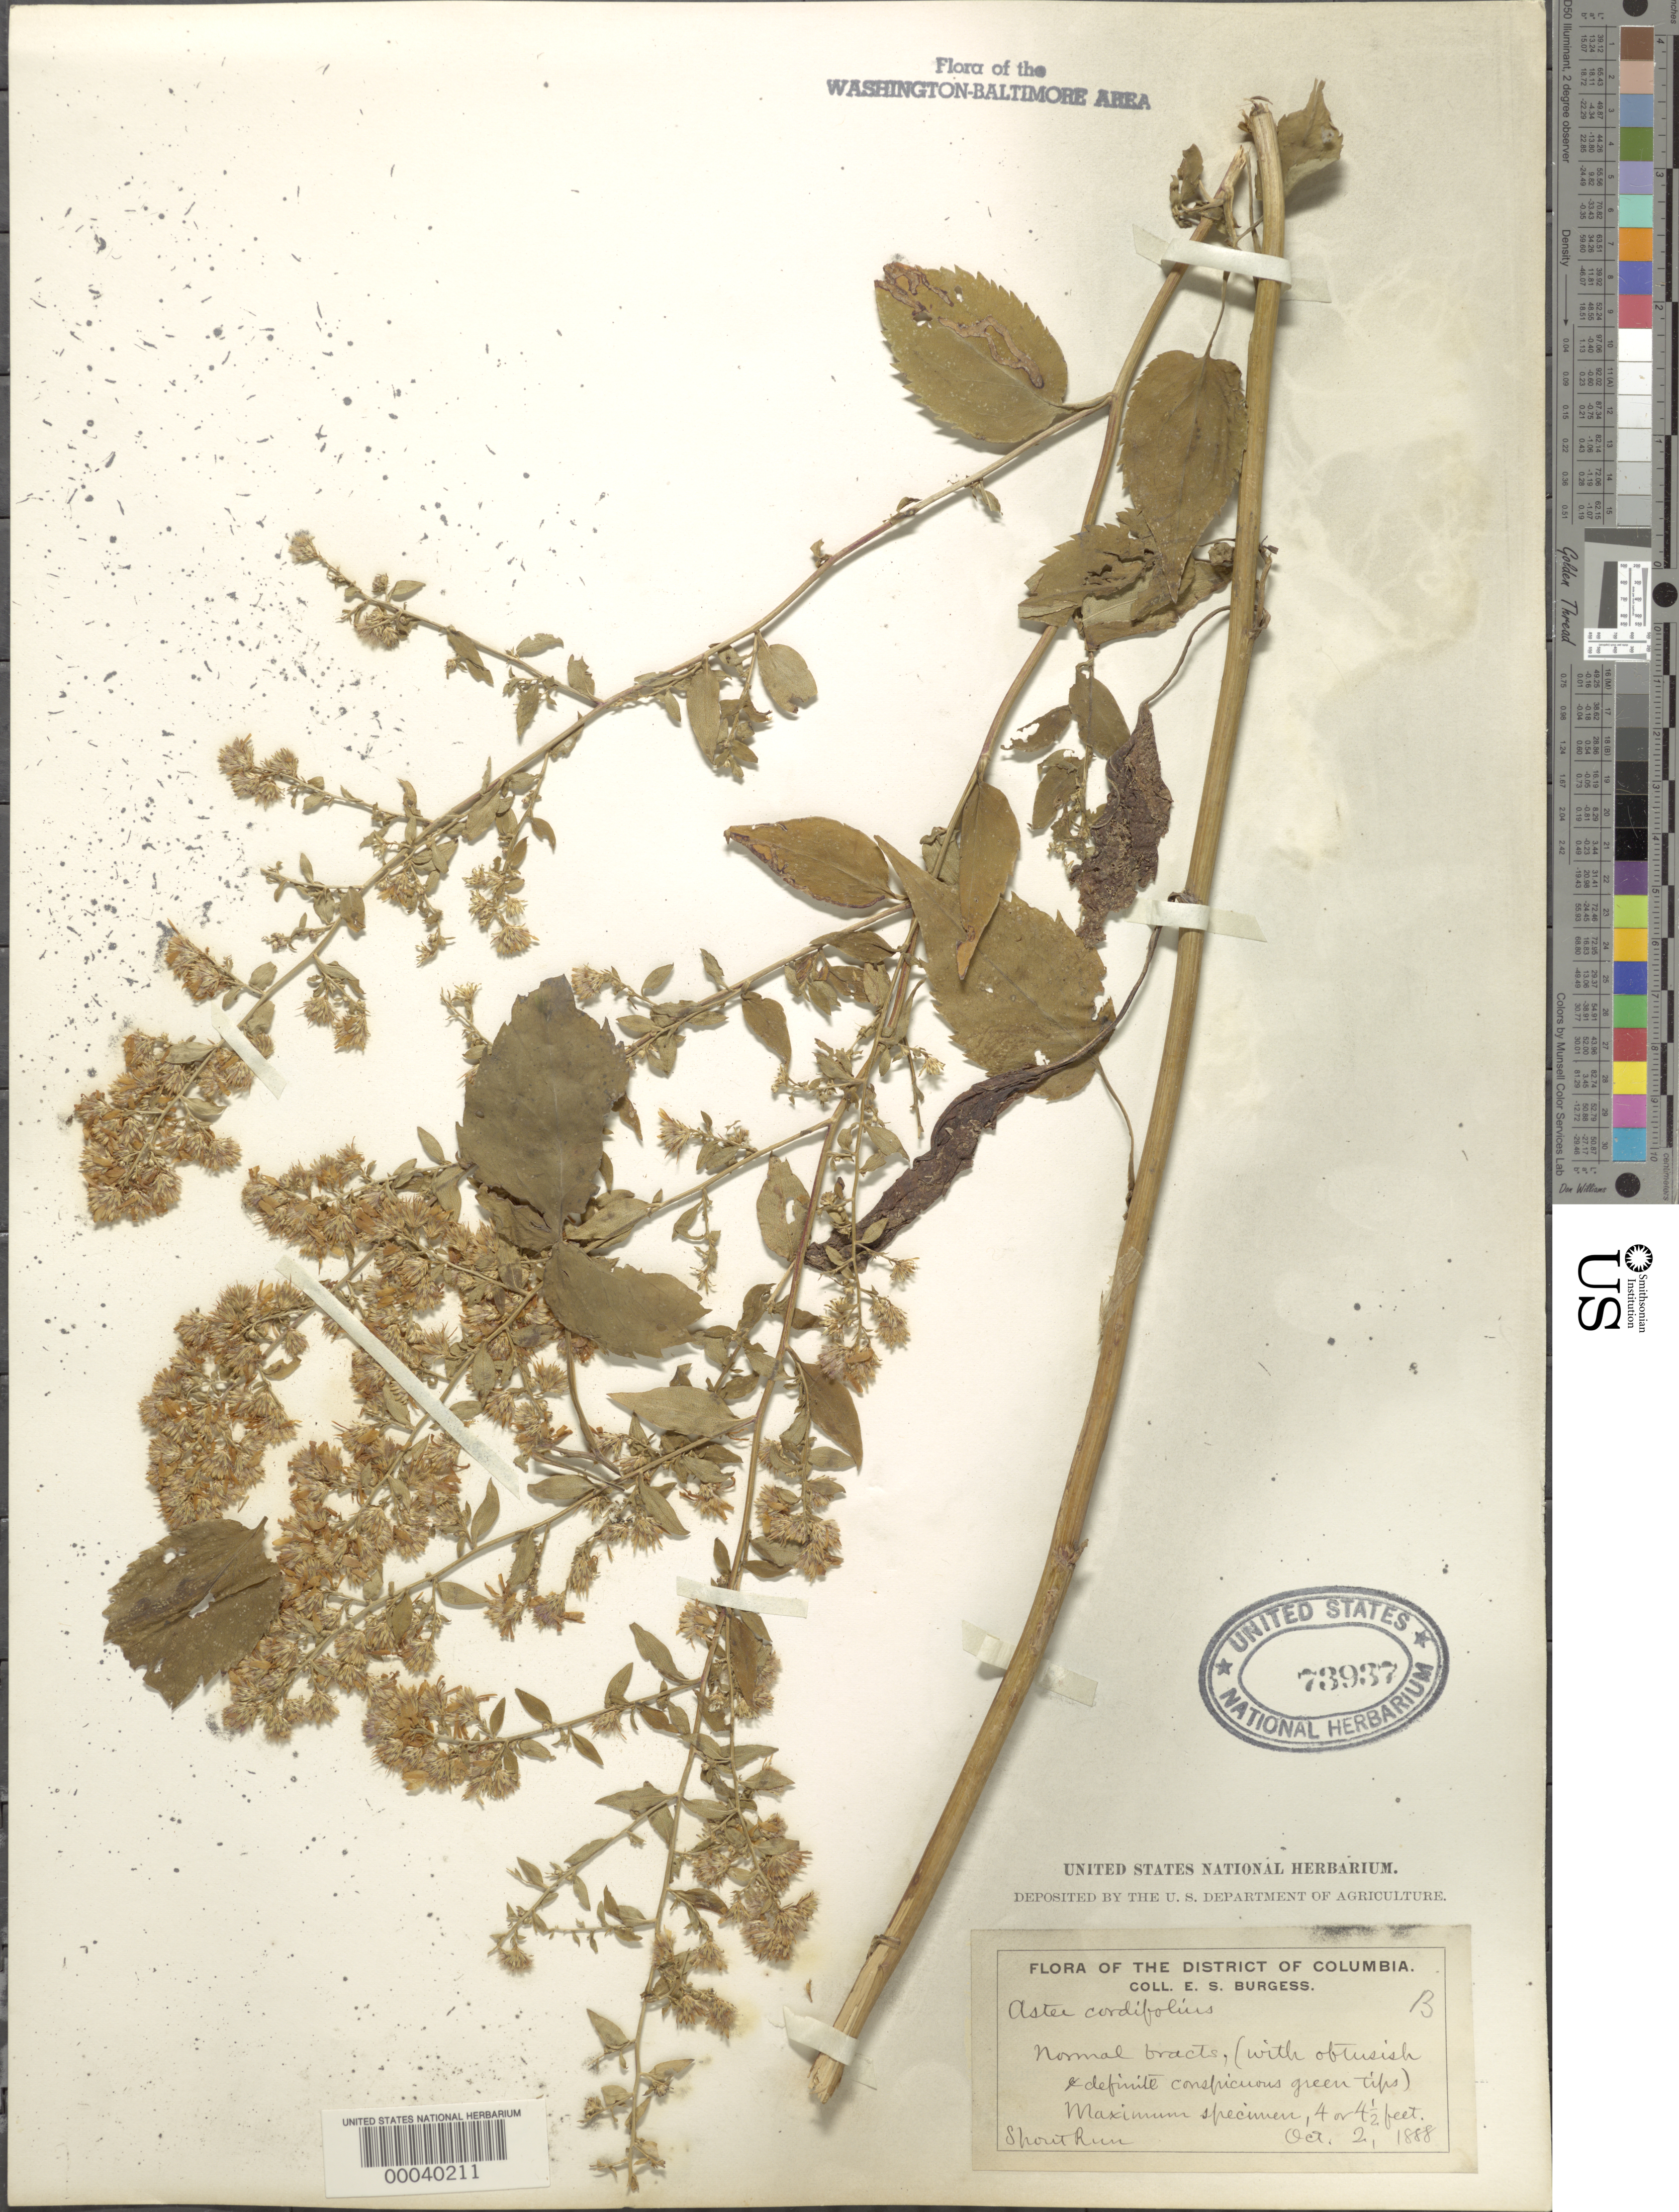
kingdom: Plantae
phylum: Tracheophyta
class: Magnoliopsida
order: Asterales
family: Asteraceae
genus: Symphyotrichum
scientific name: Symphyotrichum cordifolium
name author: (L.) G.L. Nesom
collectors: E. Burgess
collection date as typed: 02 Oct 1888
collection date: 1888-10-02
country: United States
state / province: Virginia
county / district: Fairfax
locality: Spout Run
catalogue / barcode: US 73937